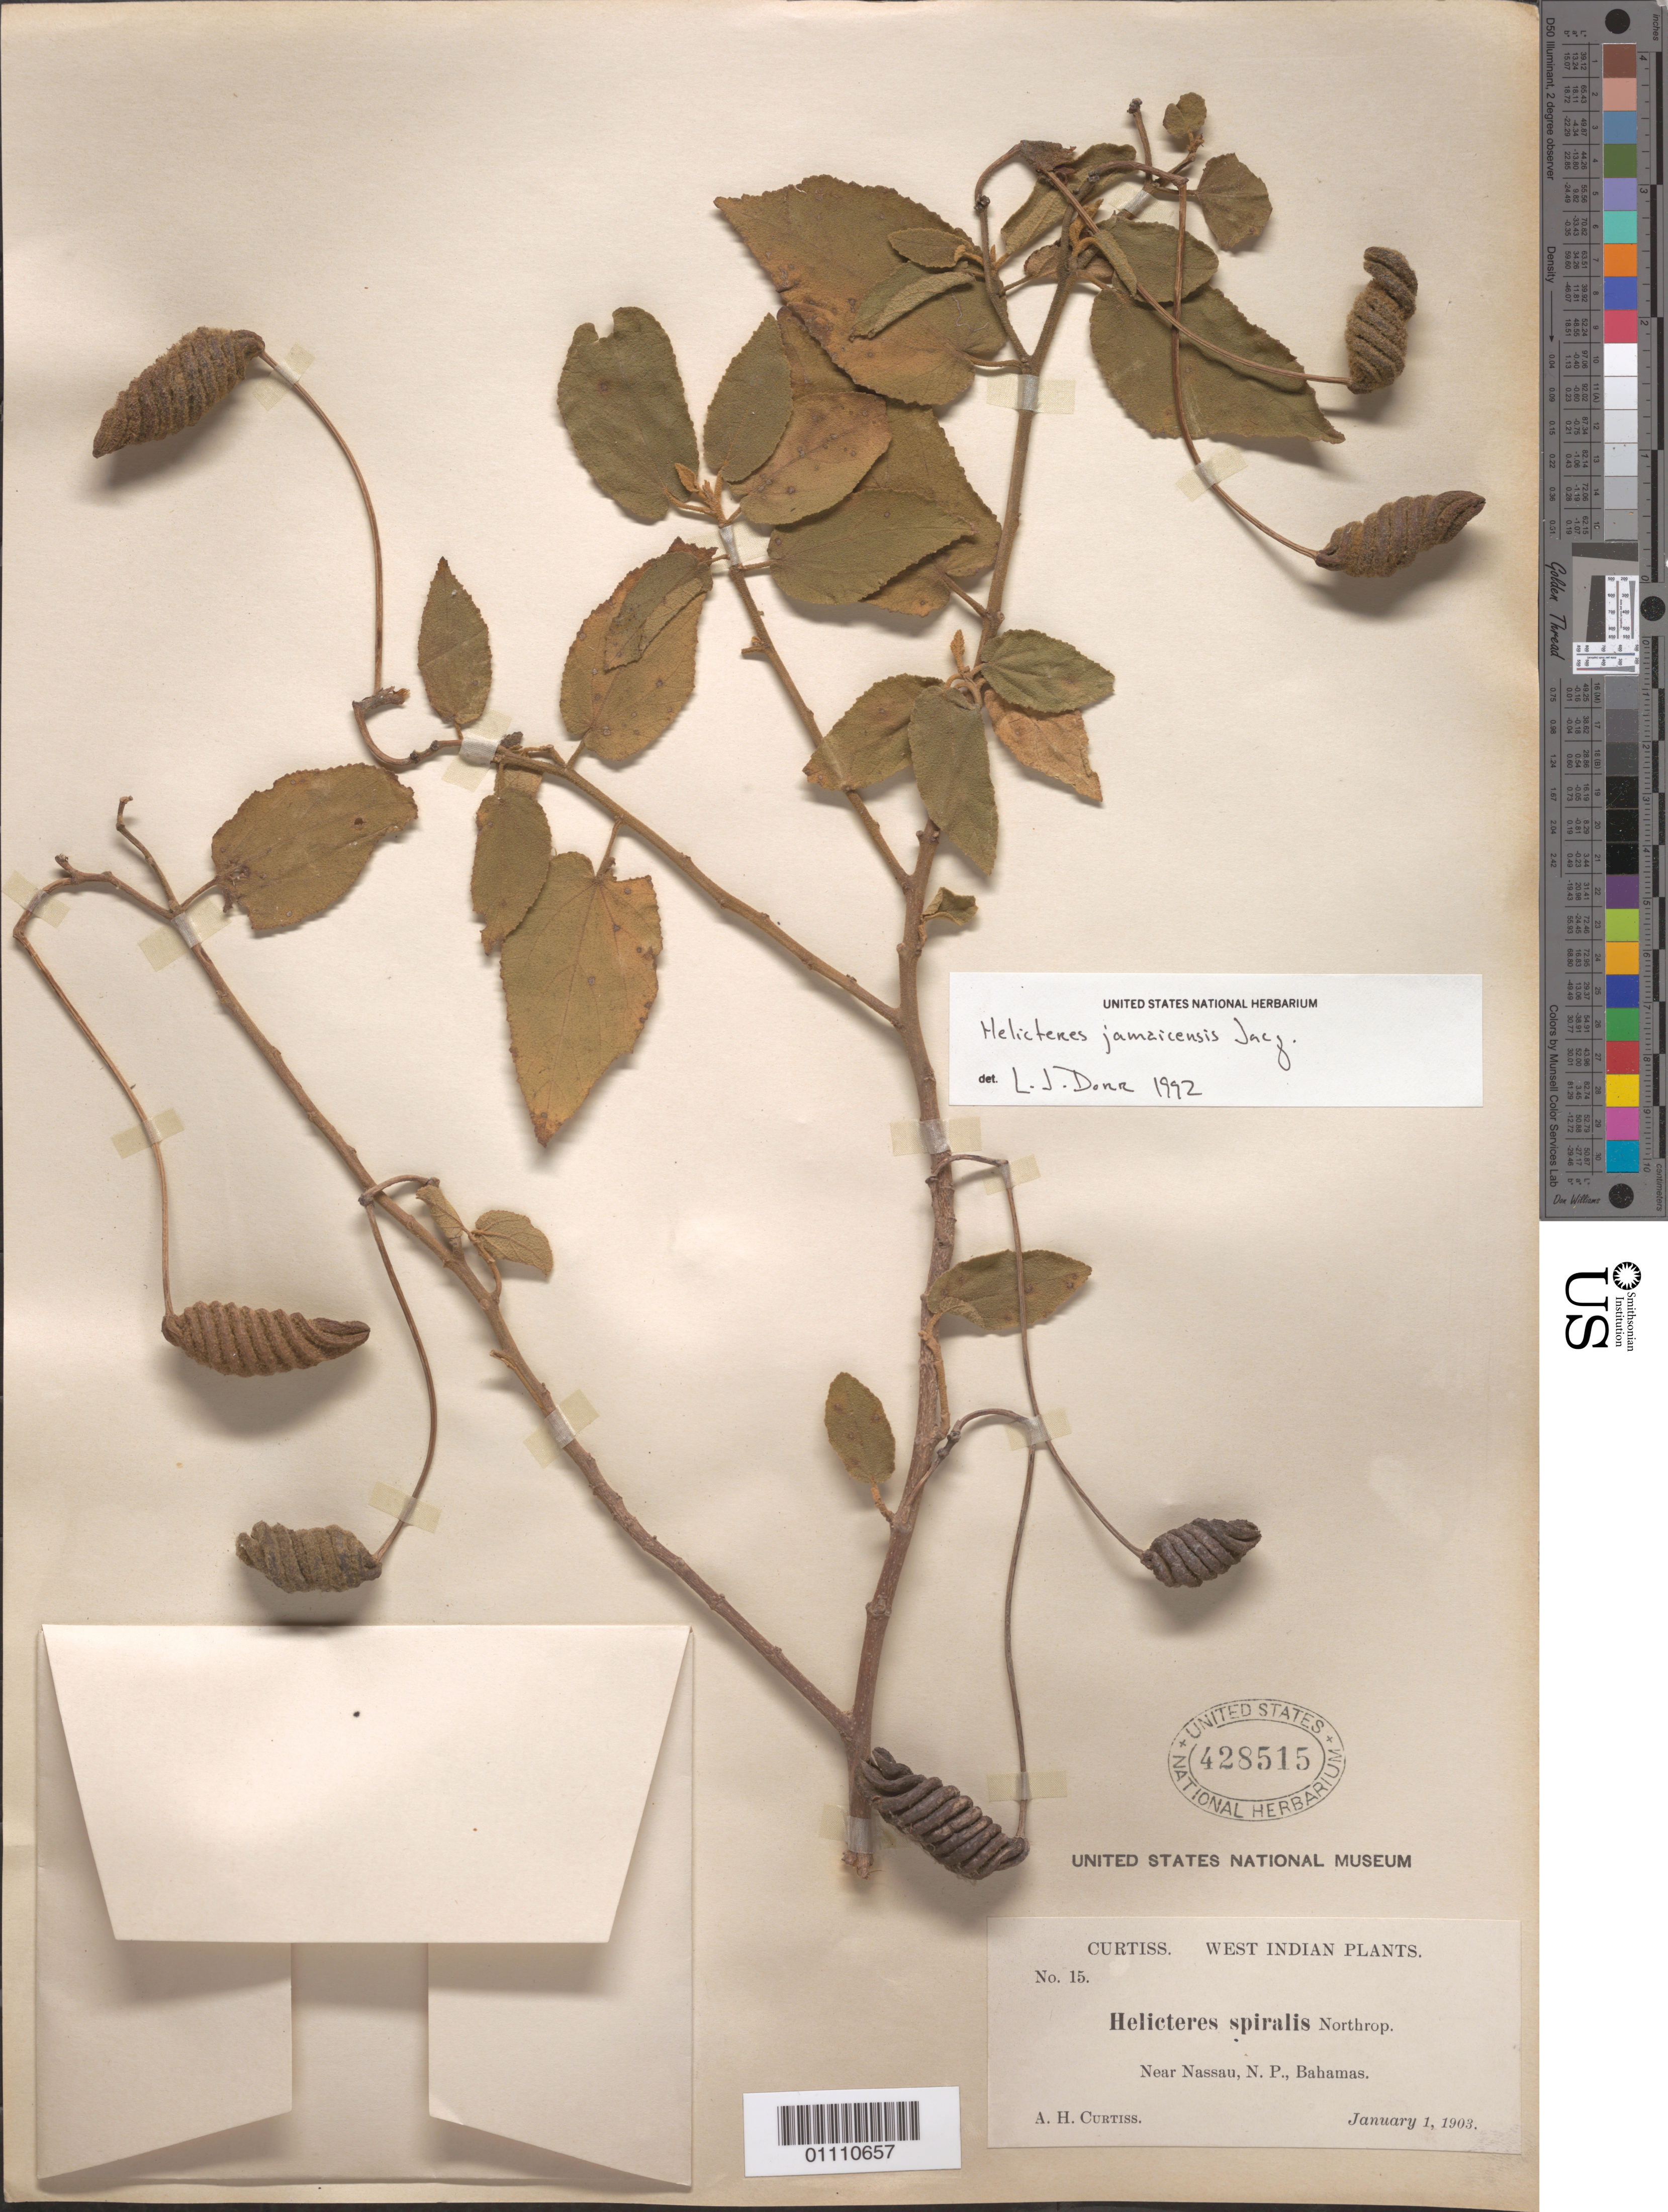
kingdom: Plantae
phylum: Tracheophyta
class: Magnoliopsida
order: Malvales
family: Malvaceae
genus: Helicteres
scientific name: Helicteres jamaicensis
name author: Jacq.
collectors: A. H. Curtiss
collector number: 15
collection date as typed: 01 Jan 1903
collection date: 1903-01-01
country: Bahamas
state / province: New Providence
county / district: Nassau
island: New Providence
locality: Near Nassau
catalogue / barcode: US 428515